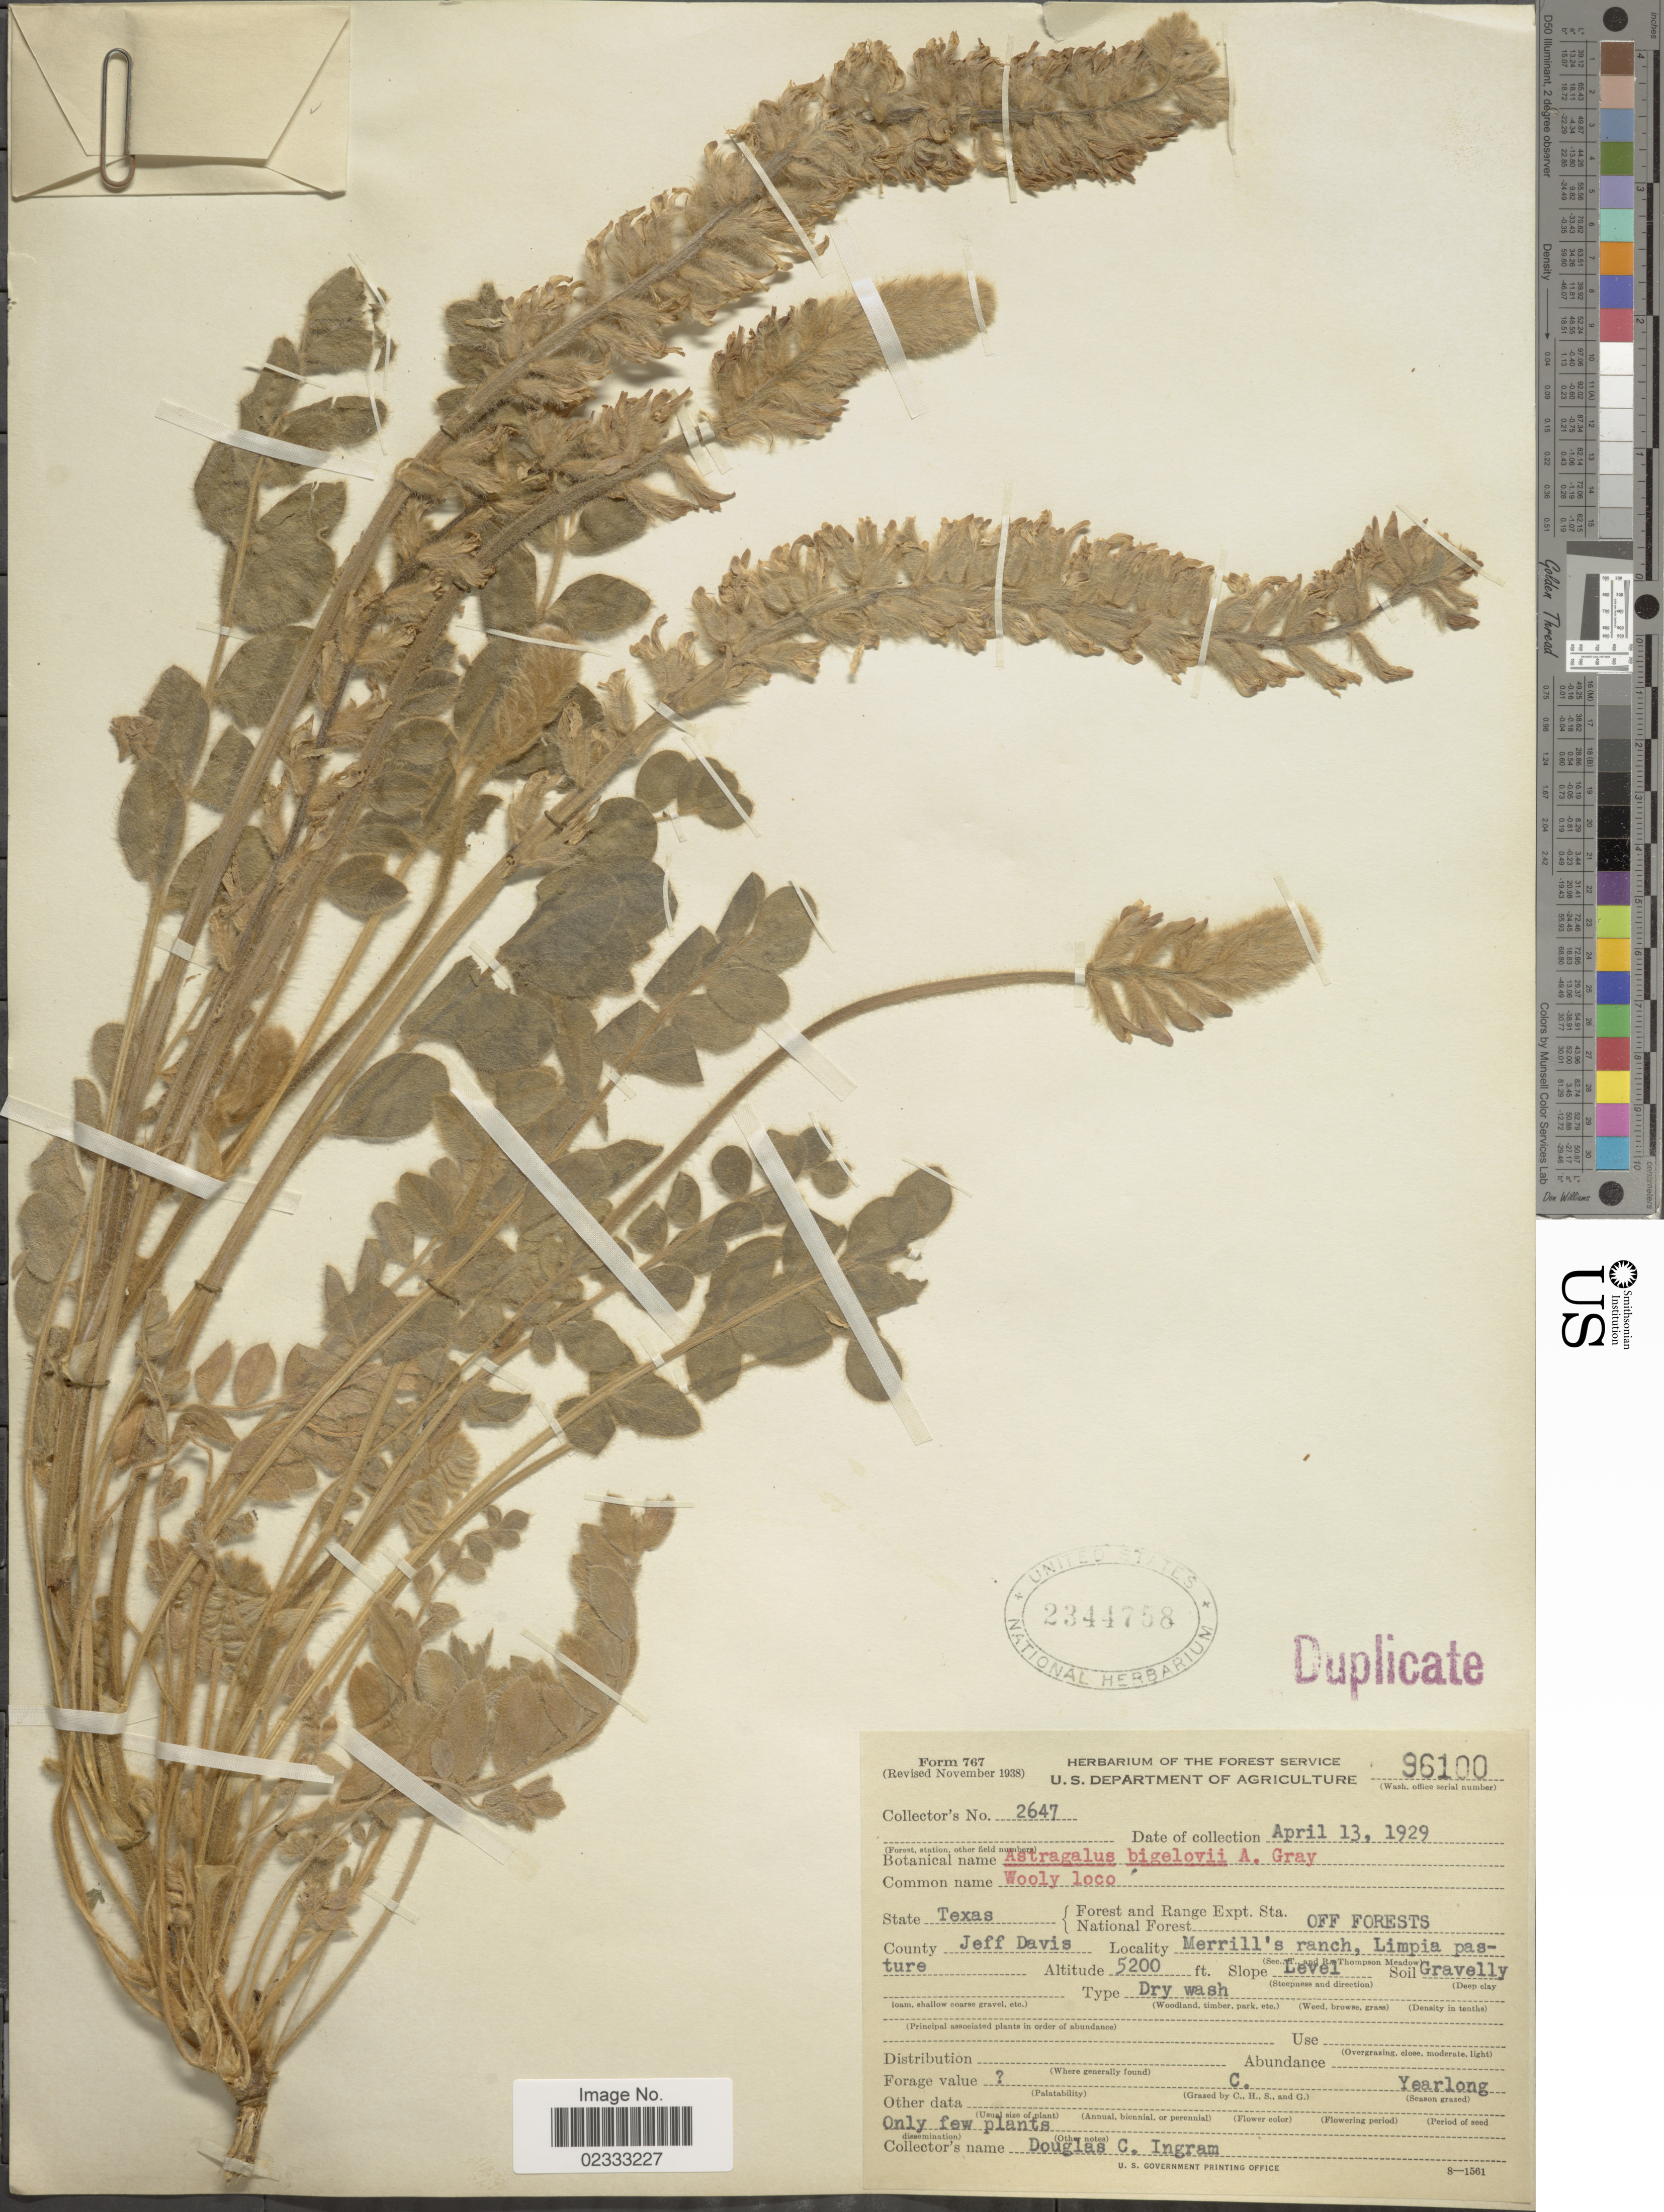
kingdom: Plantae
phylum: Tracheophyta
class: Magnoliopsida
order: Fabales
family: Fabaceae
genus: Astragalus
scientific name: Astragalus mollissimus var. bigelovii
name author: (A. Gray) Barneby ex B.L. Turner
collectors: D. C. Ingram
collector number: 2647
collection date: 1929-04-13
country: United States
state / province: Texas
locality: off forests, County Jeff Davis, Merill's ranch, Limpia pasture.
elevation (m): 1585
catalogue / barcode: US 2344758